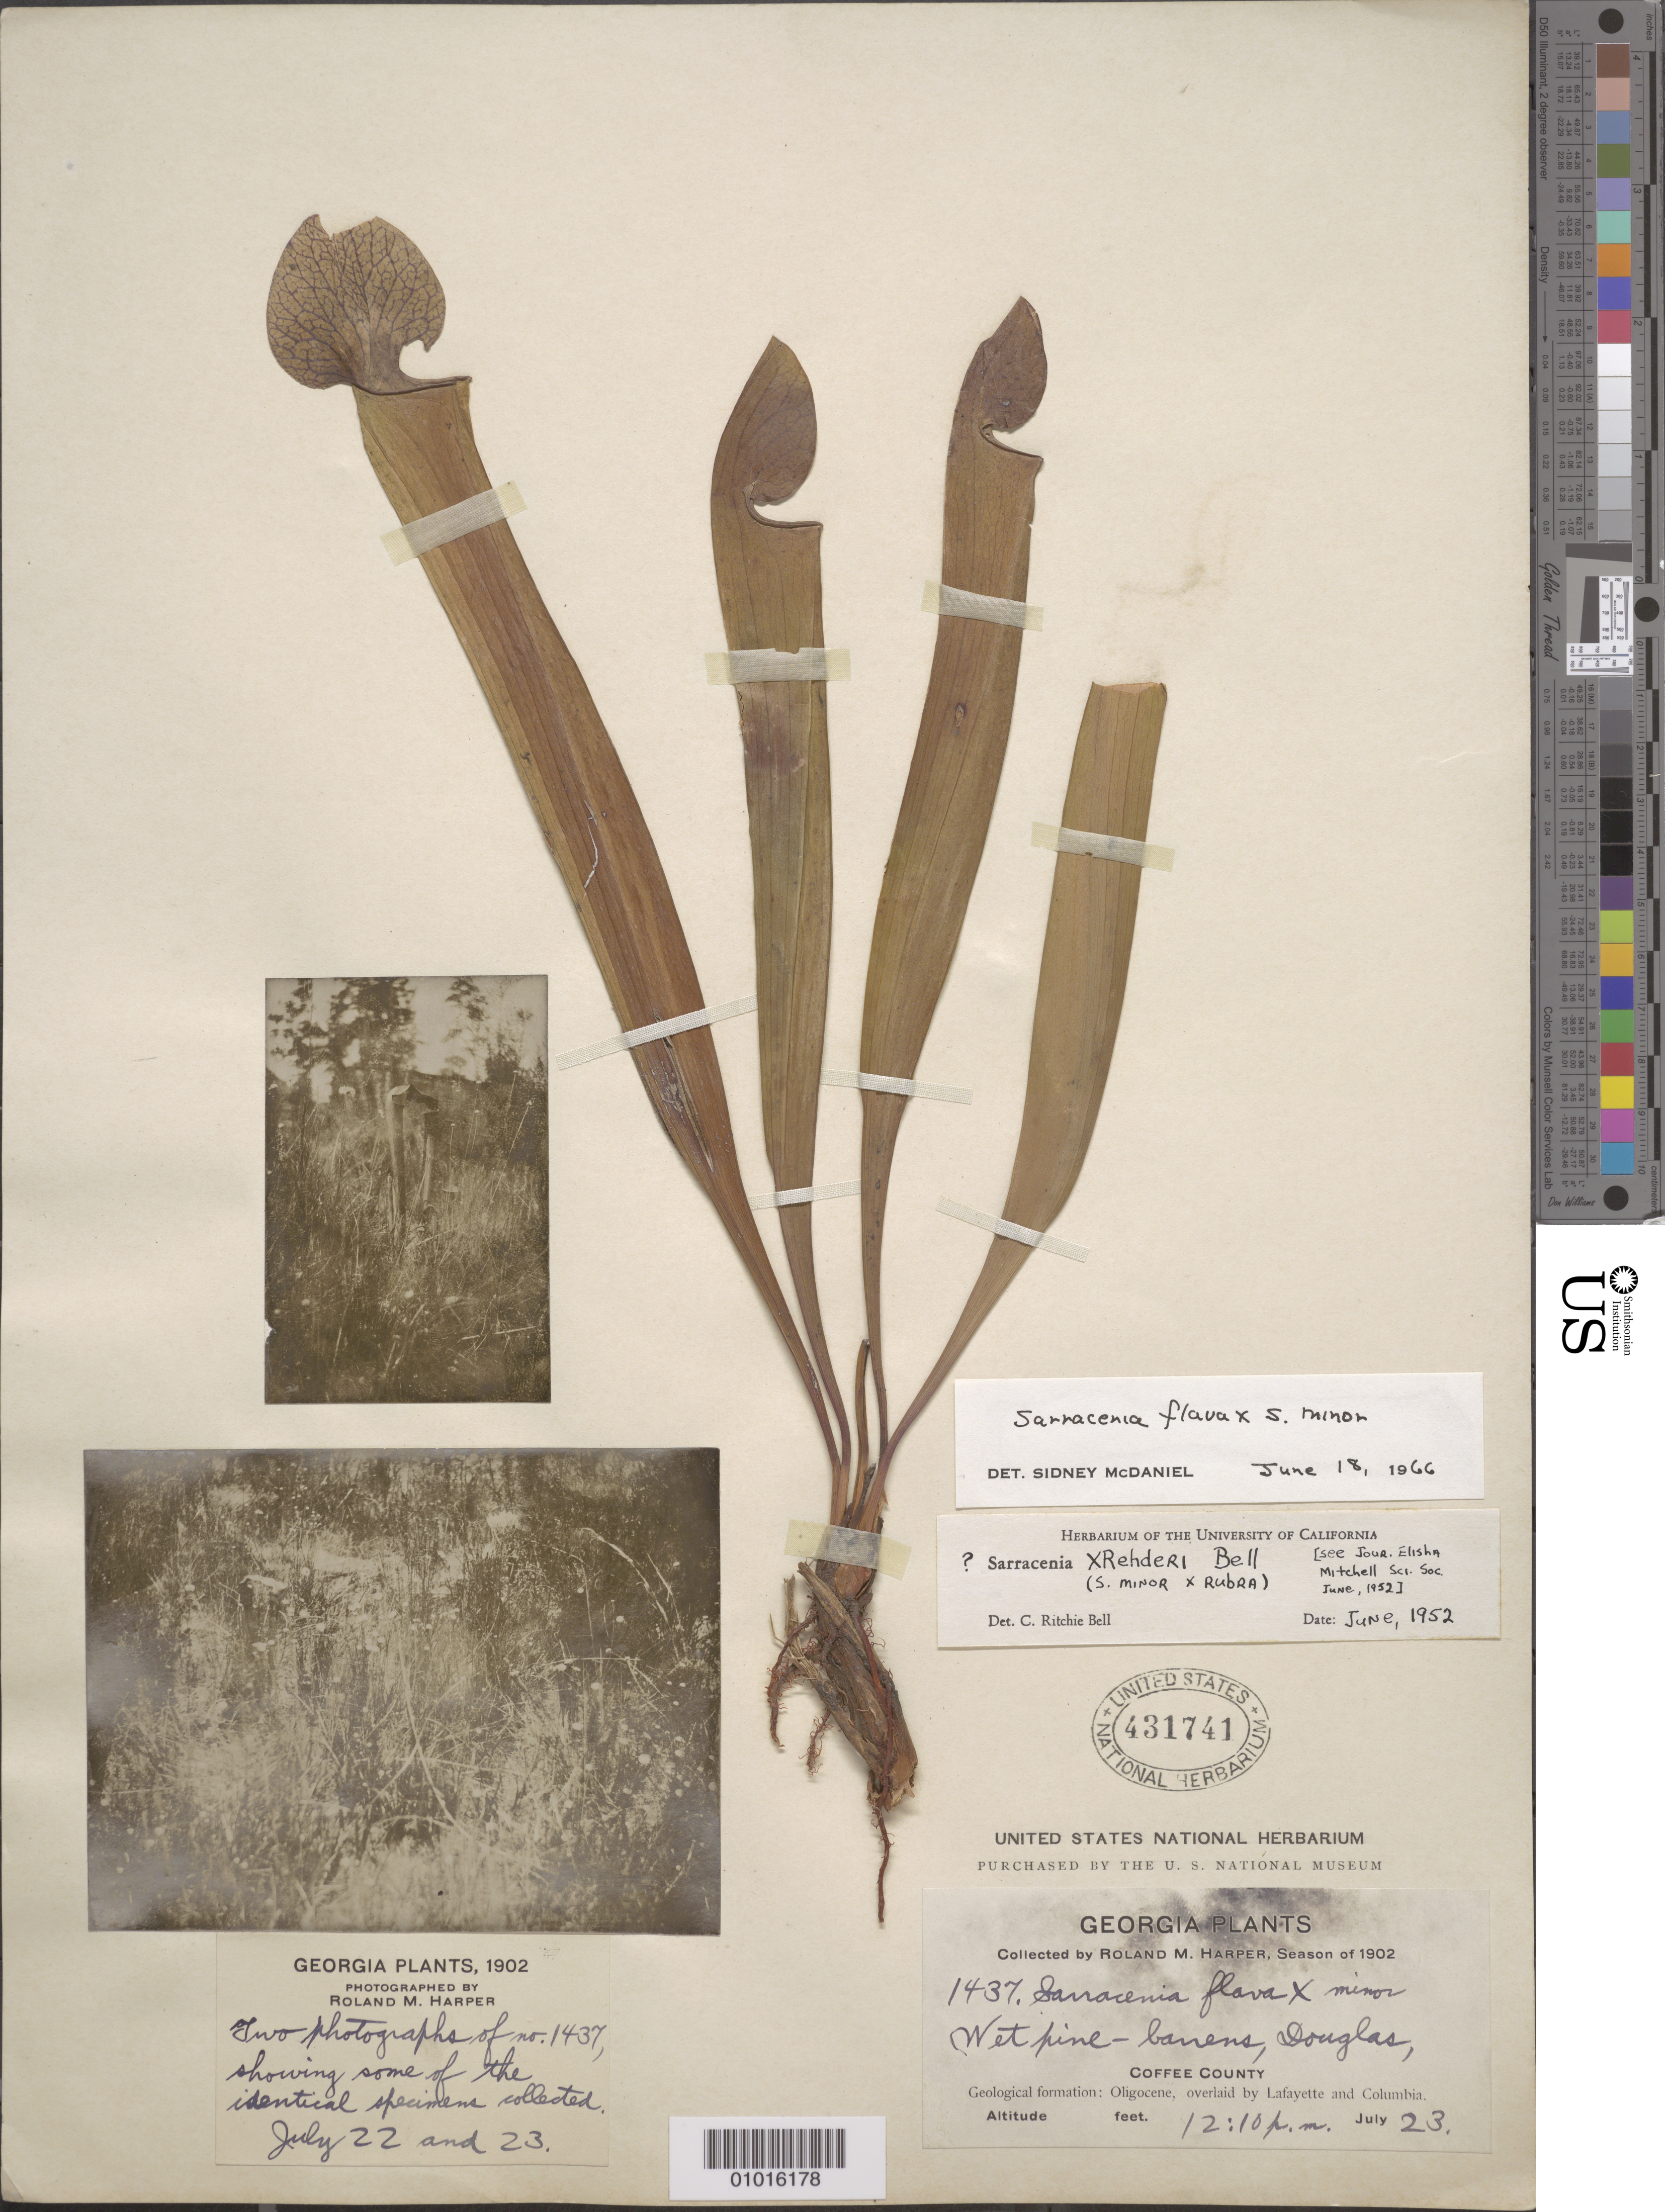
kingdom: Plantae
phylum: Tracheophyta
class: Magnoliopsida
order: Ericales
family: Sarraceniaceae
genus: Sarracenia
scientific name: Sarracenia flava x S. minor Walter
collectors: R. M. Harper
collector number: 1437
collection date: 1902-07-23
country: United States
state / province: Georgia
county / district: Coffee County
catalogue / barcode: US 431741